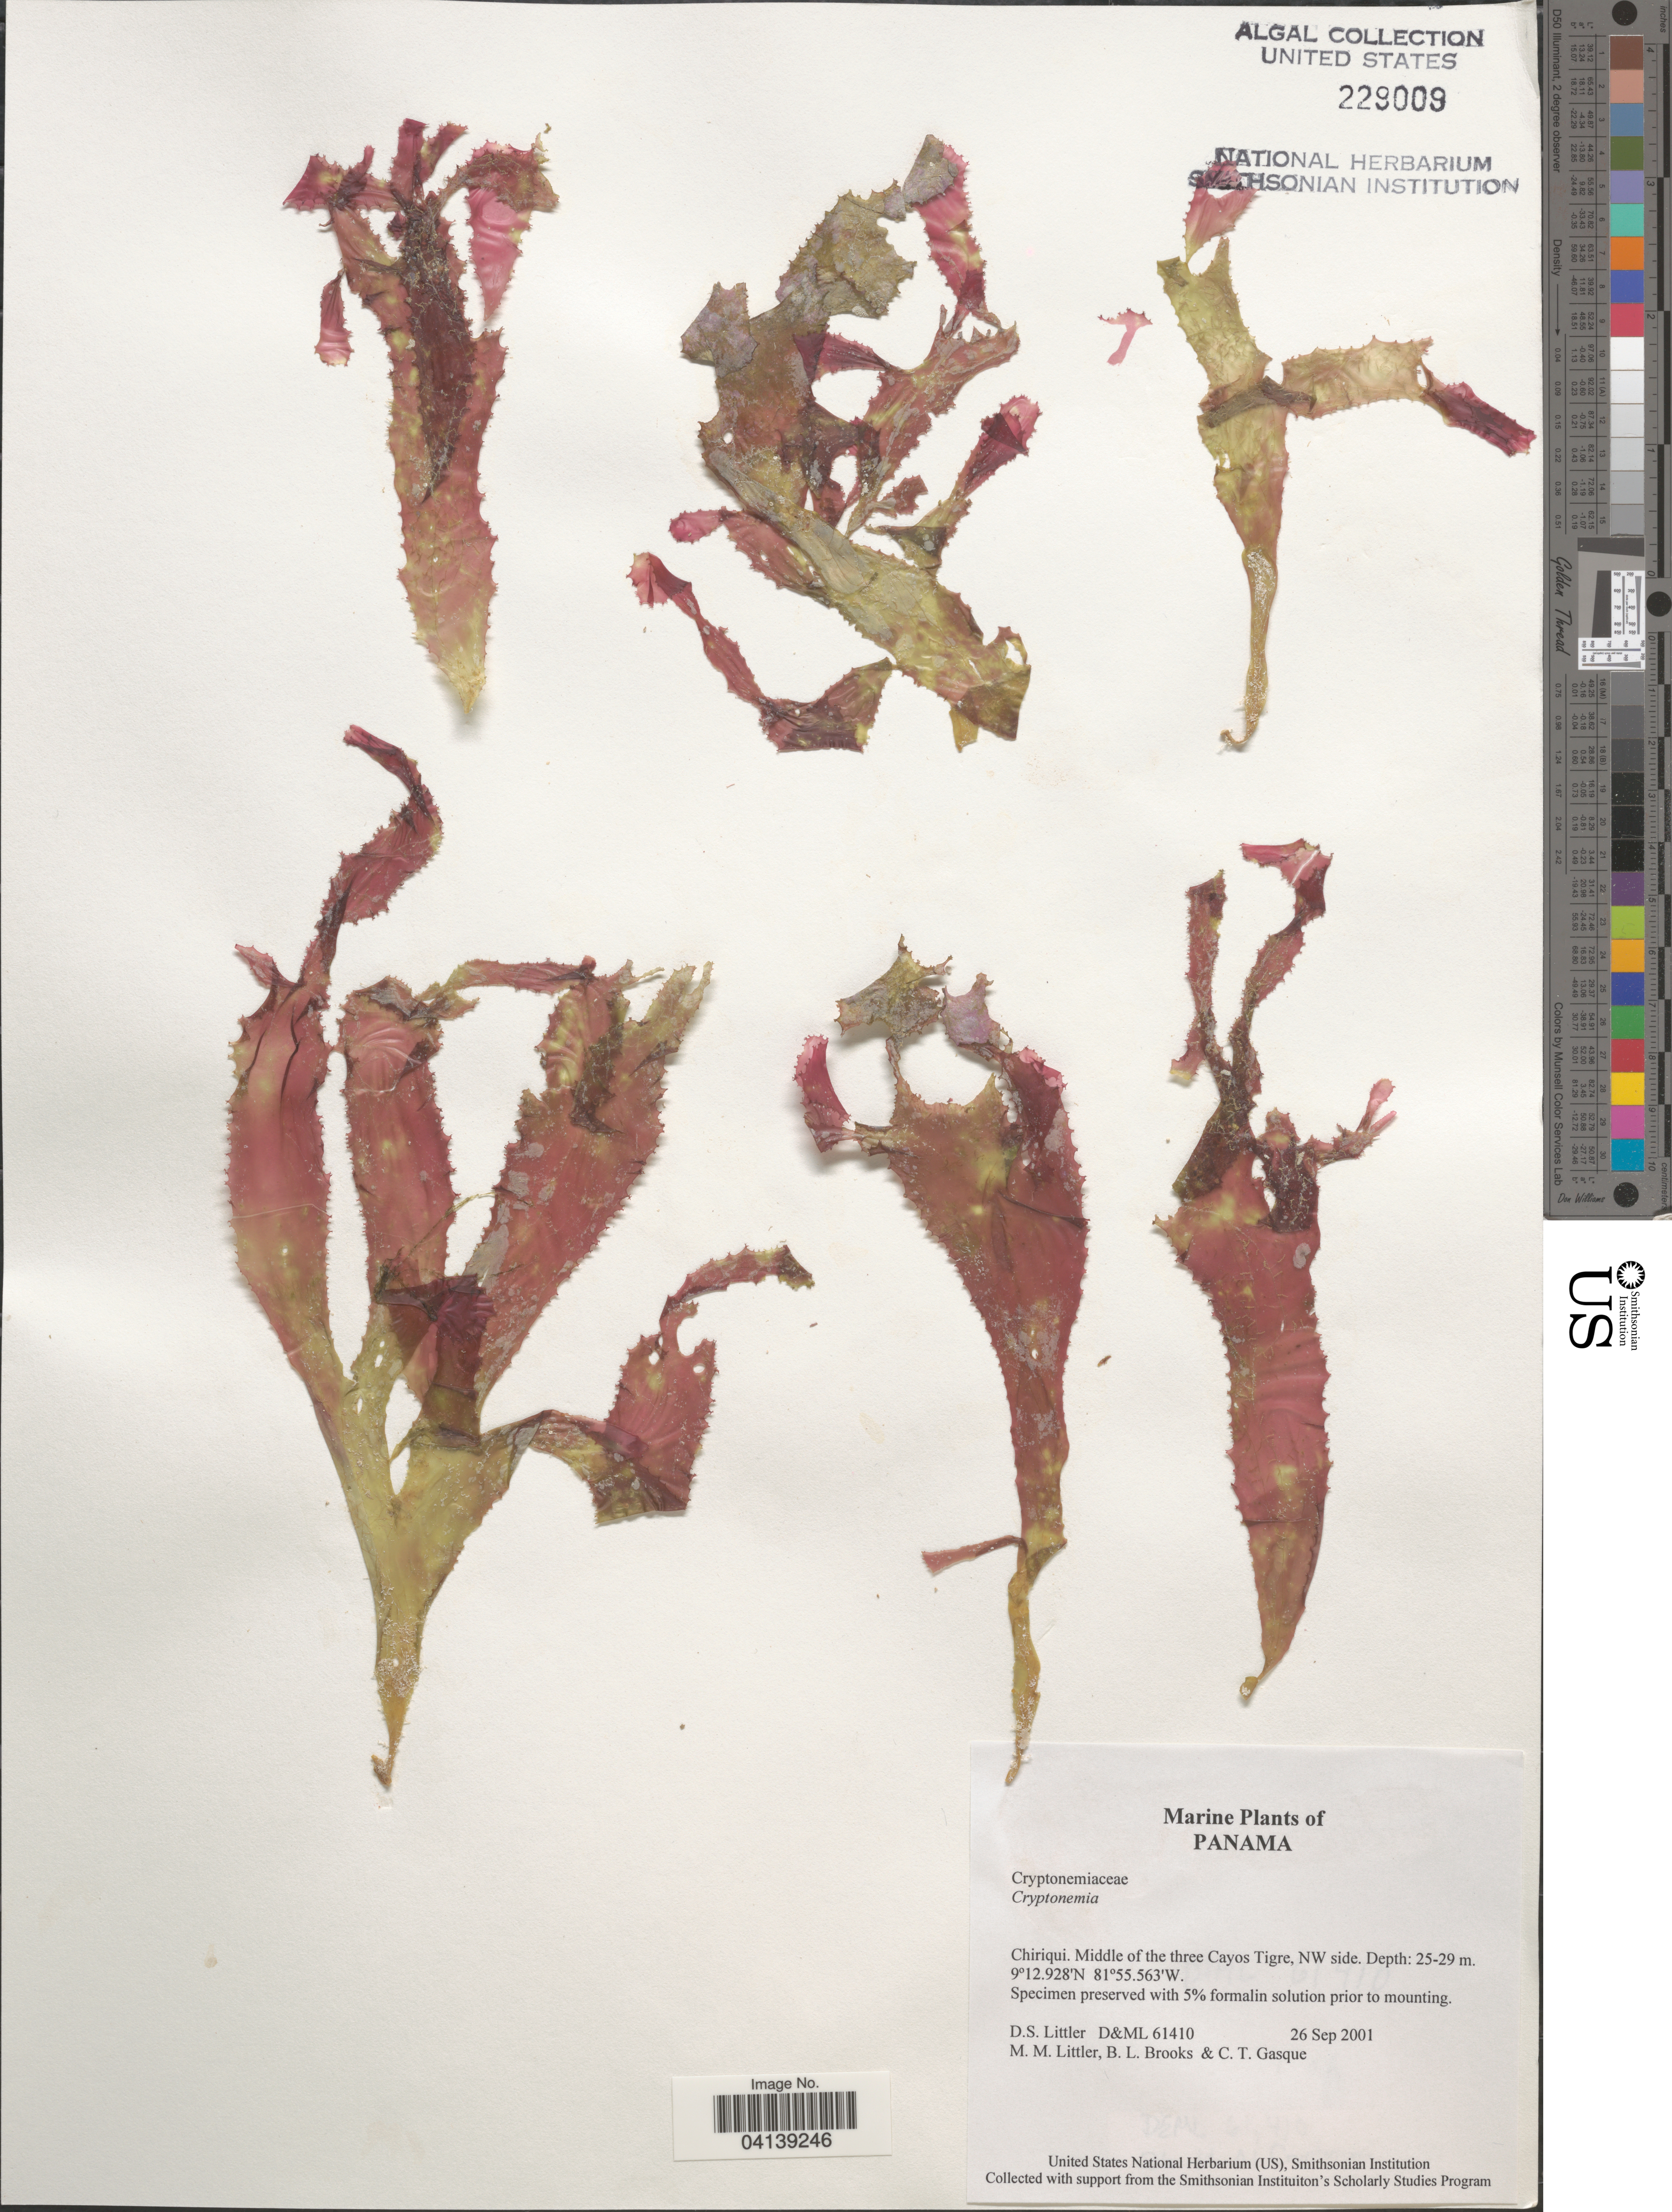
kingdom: Plantae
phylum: Rhodophyta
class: Florideophyceae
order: Halymeniales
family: Halymeniaceae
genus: Cryptonemia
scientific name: Cryptonemia sp.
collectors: D. S. Littler, B. Brooks & C. Gasque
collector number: D&ML61410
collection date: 2001-09-26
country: Panama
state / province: Chiriqui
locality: Middle of the three Cayos Tigre, NW side.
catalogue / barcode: US 229009